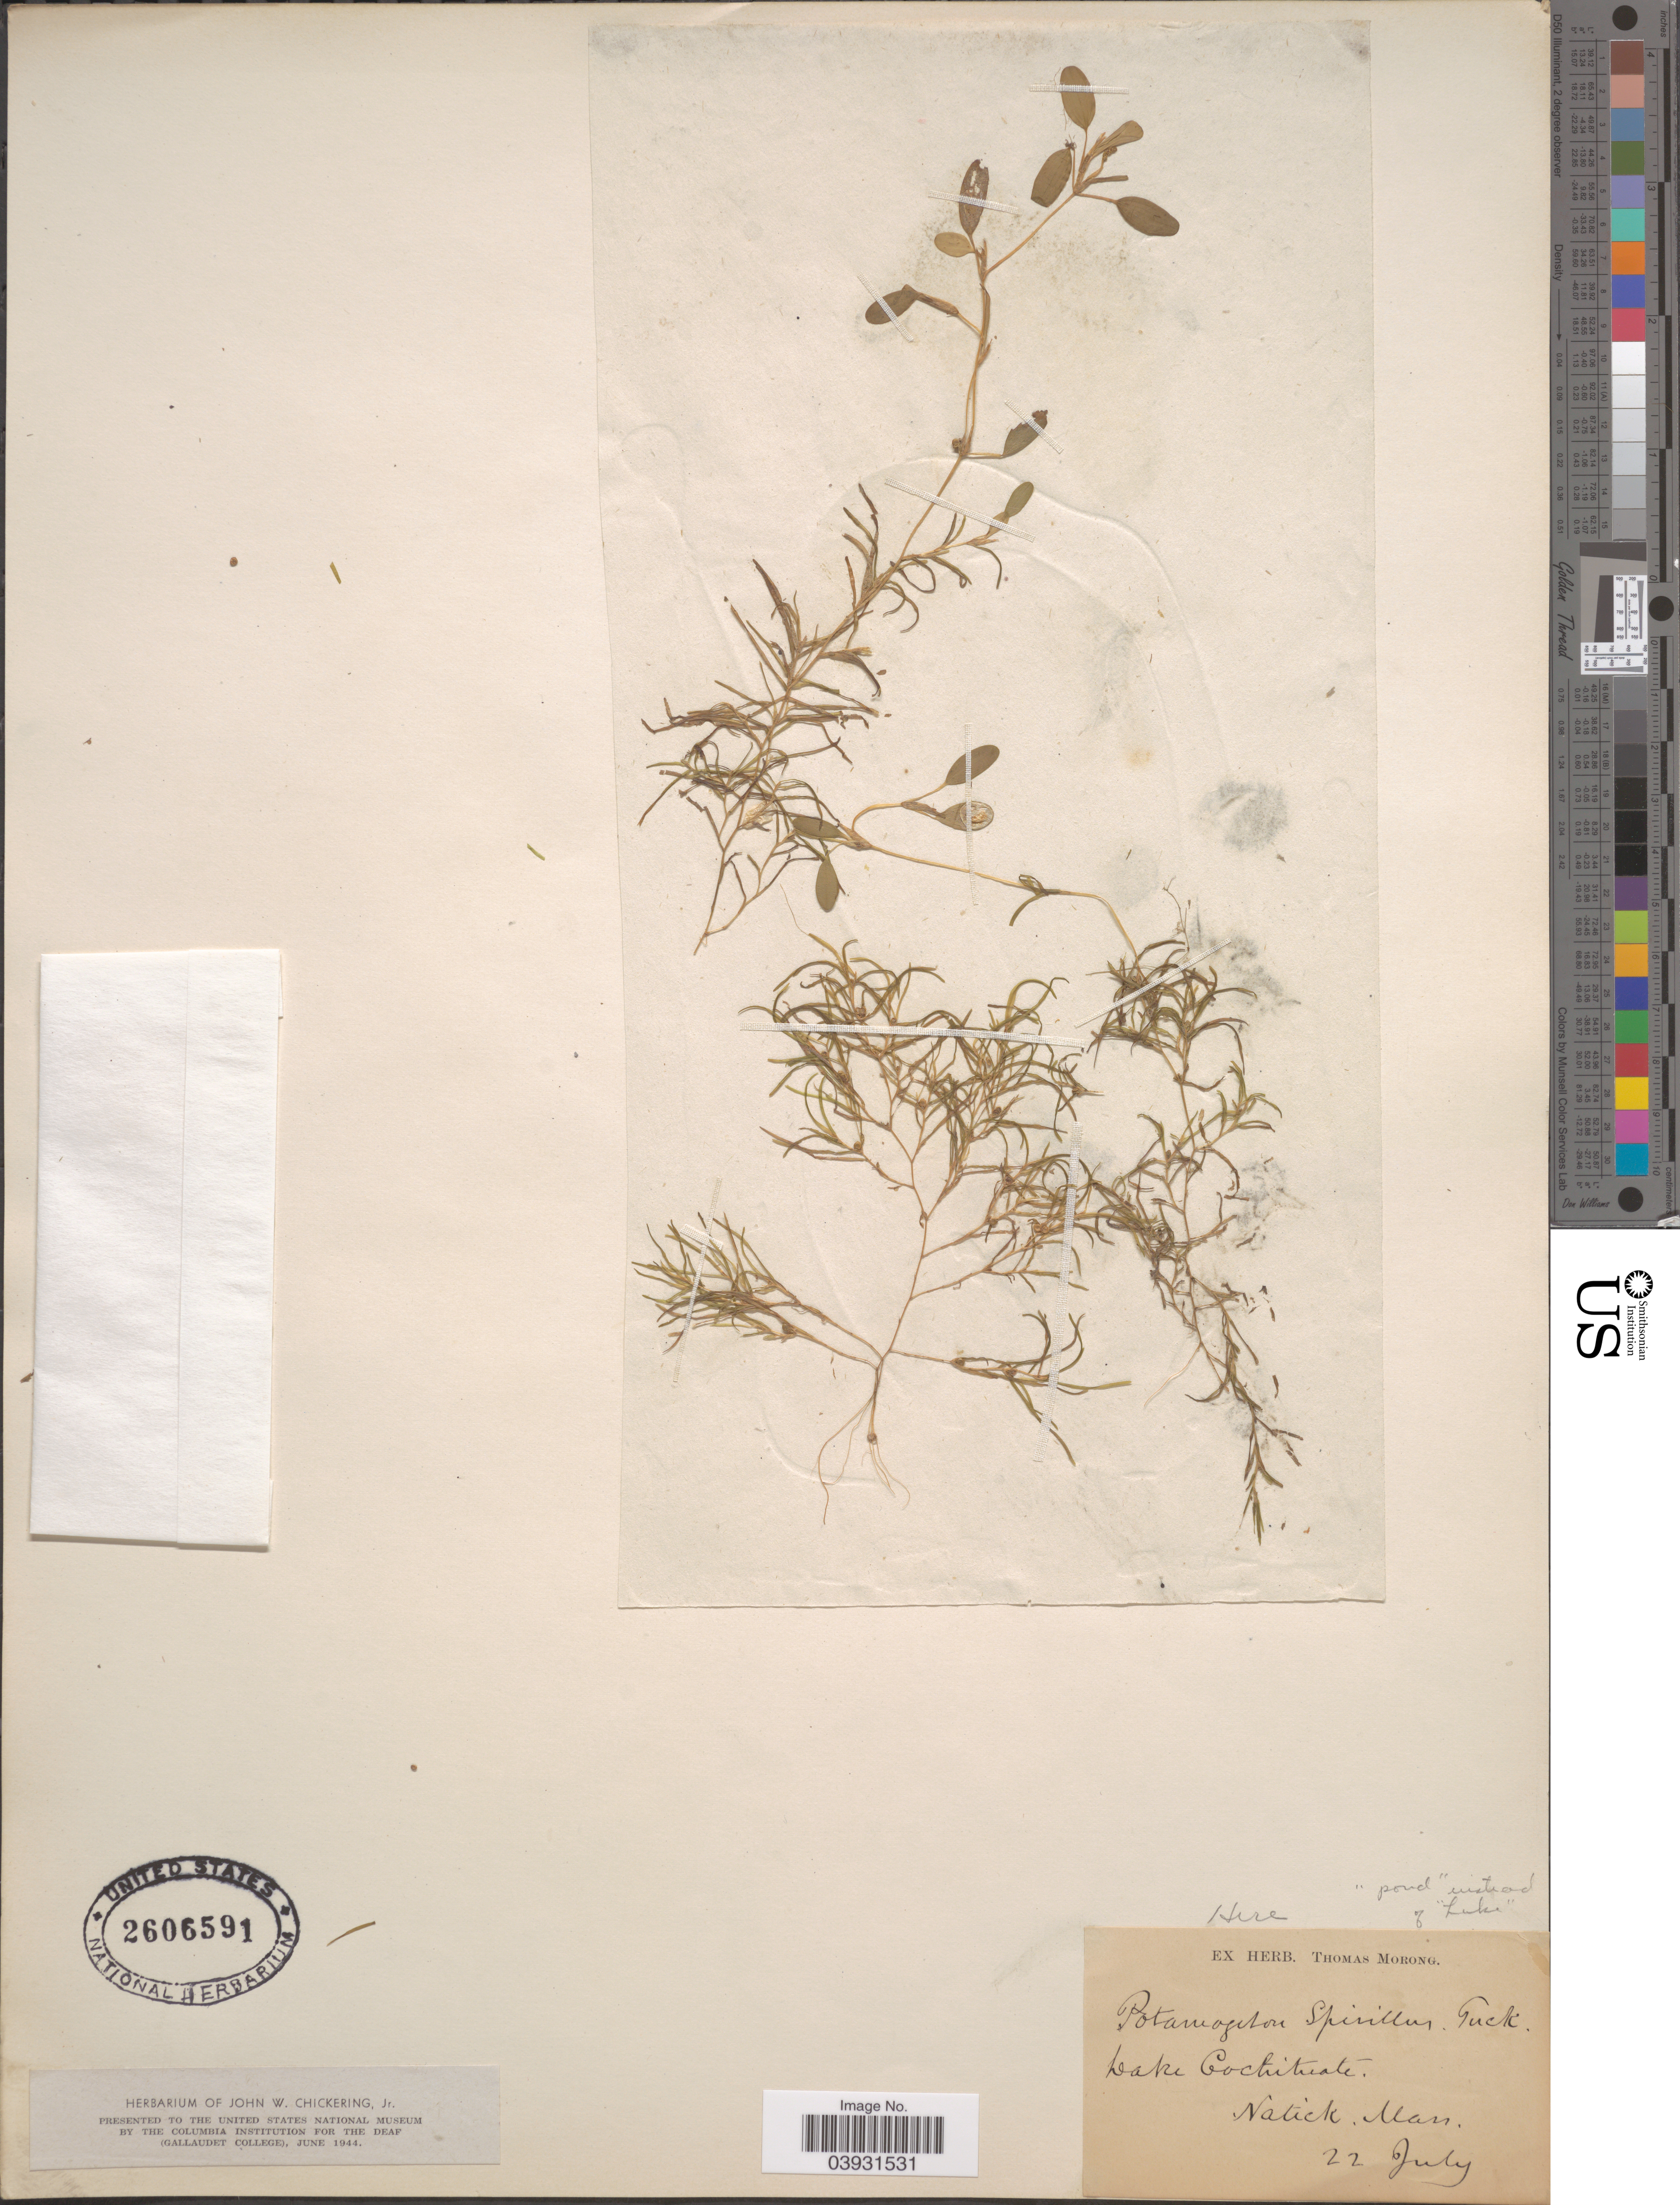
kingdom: Plantae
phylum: Tracheophyta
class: Liliopsida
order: Alismatales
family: Potamogetonaceae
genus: Potamogeton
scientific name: Potamogeton spirillus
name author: Tuck.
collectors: ex Herb. T. Morong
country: United States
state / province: Massachusetts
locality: Lake Cochituati. Natick.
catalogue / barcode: US 2606591